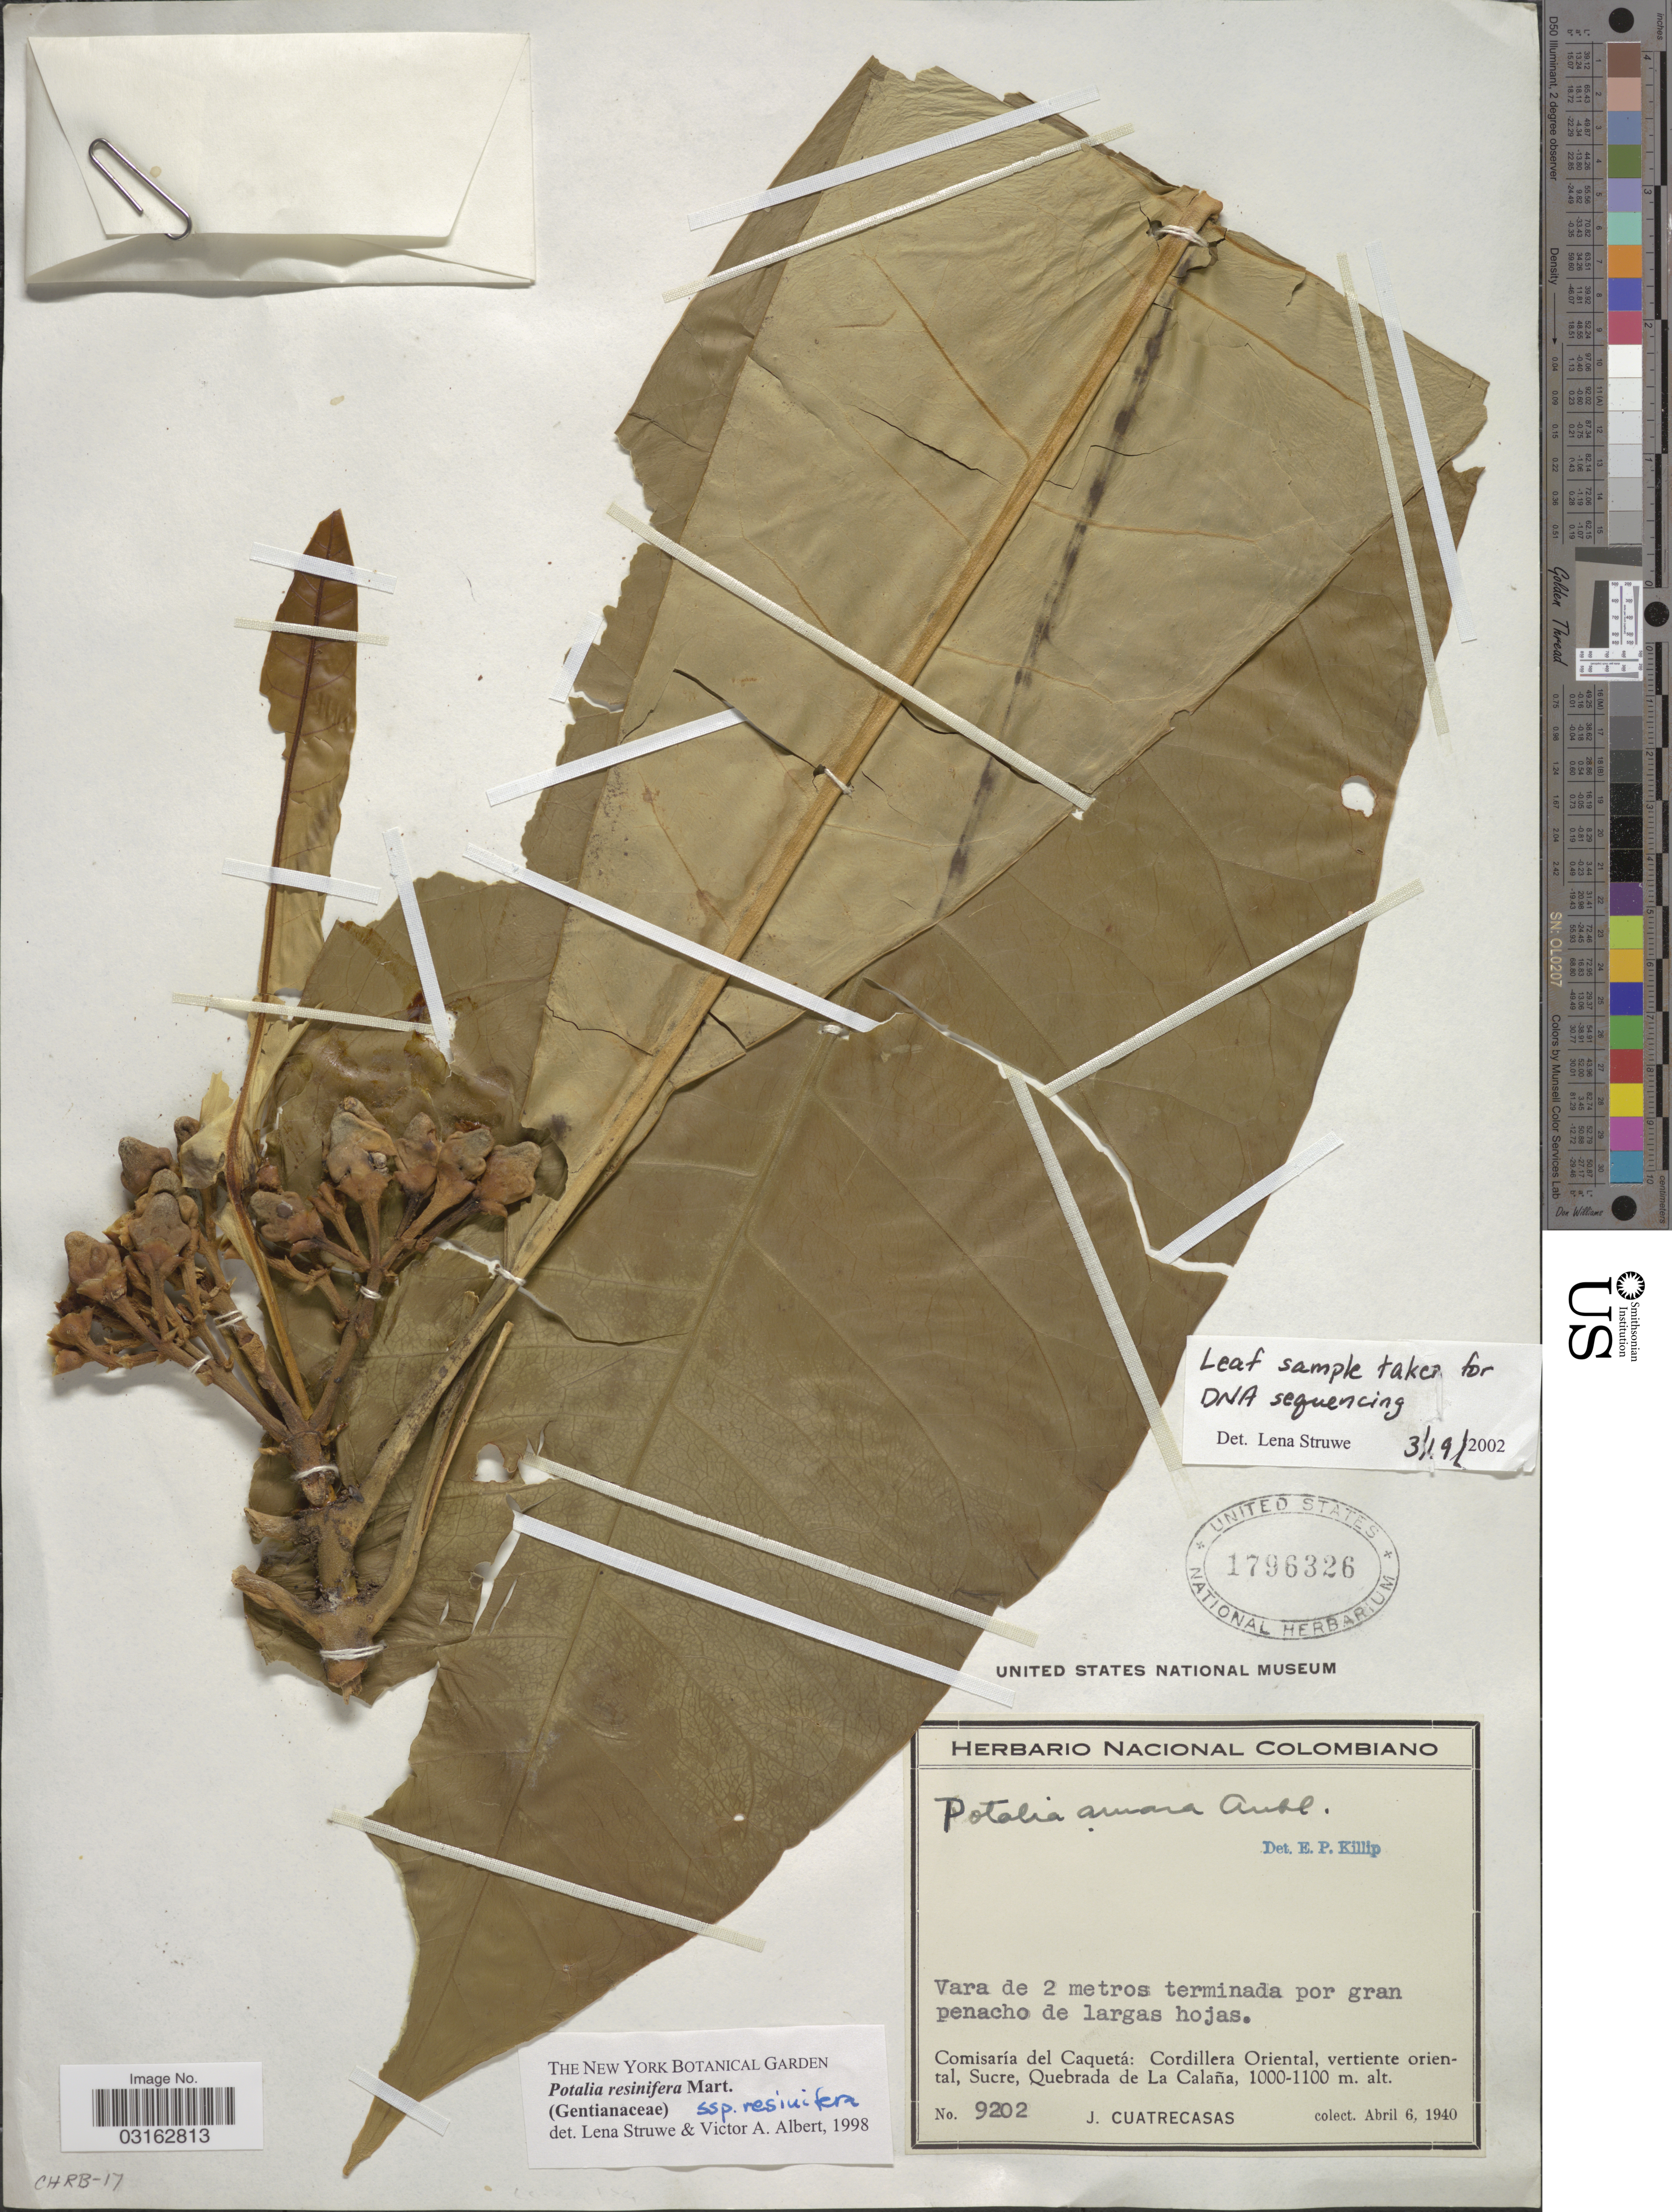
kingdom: Plantae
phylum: Tracheophyta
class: Magnoliopsida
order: Gentianales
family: Gentianaceae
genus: Potalia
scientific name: Potalia resinifera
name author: Mart.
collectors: J. Cuatrecasas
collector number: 9202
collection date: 1940-04-06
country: Colombia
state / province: Caquetá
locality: Comisaría del Caquetá: Cordillera Oriental, vertiente oriental, Sucre, Quebrada de La Calaña.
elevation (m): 1000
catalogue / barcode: US 1796326